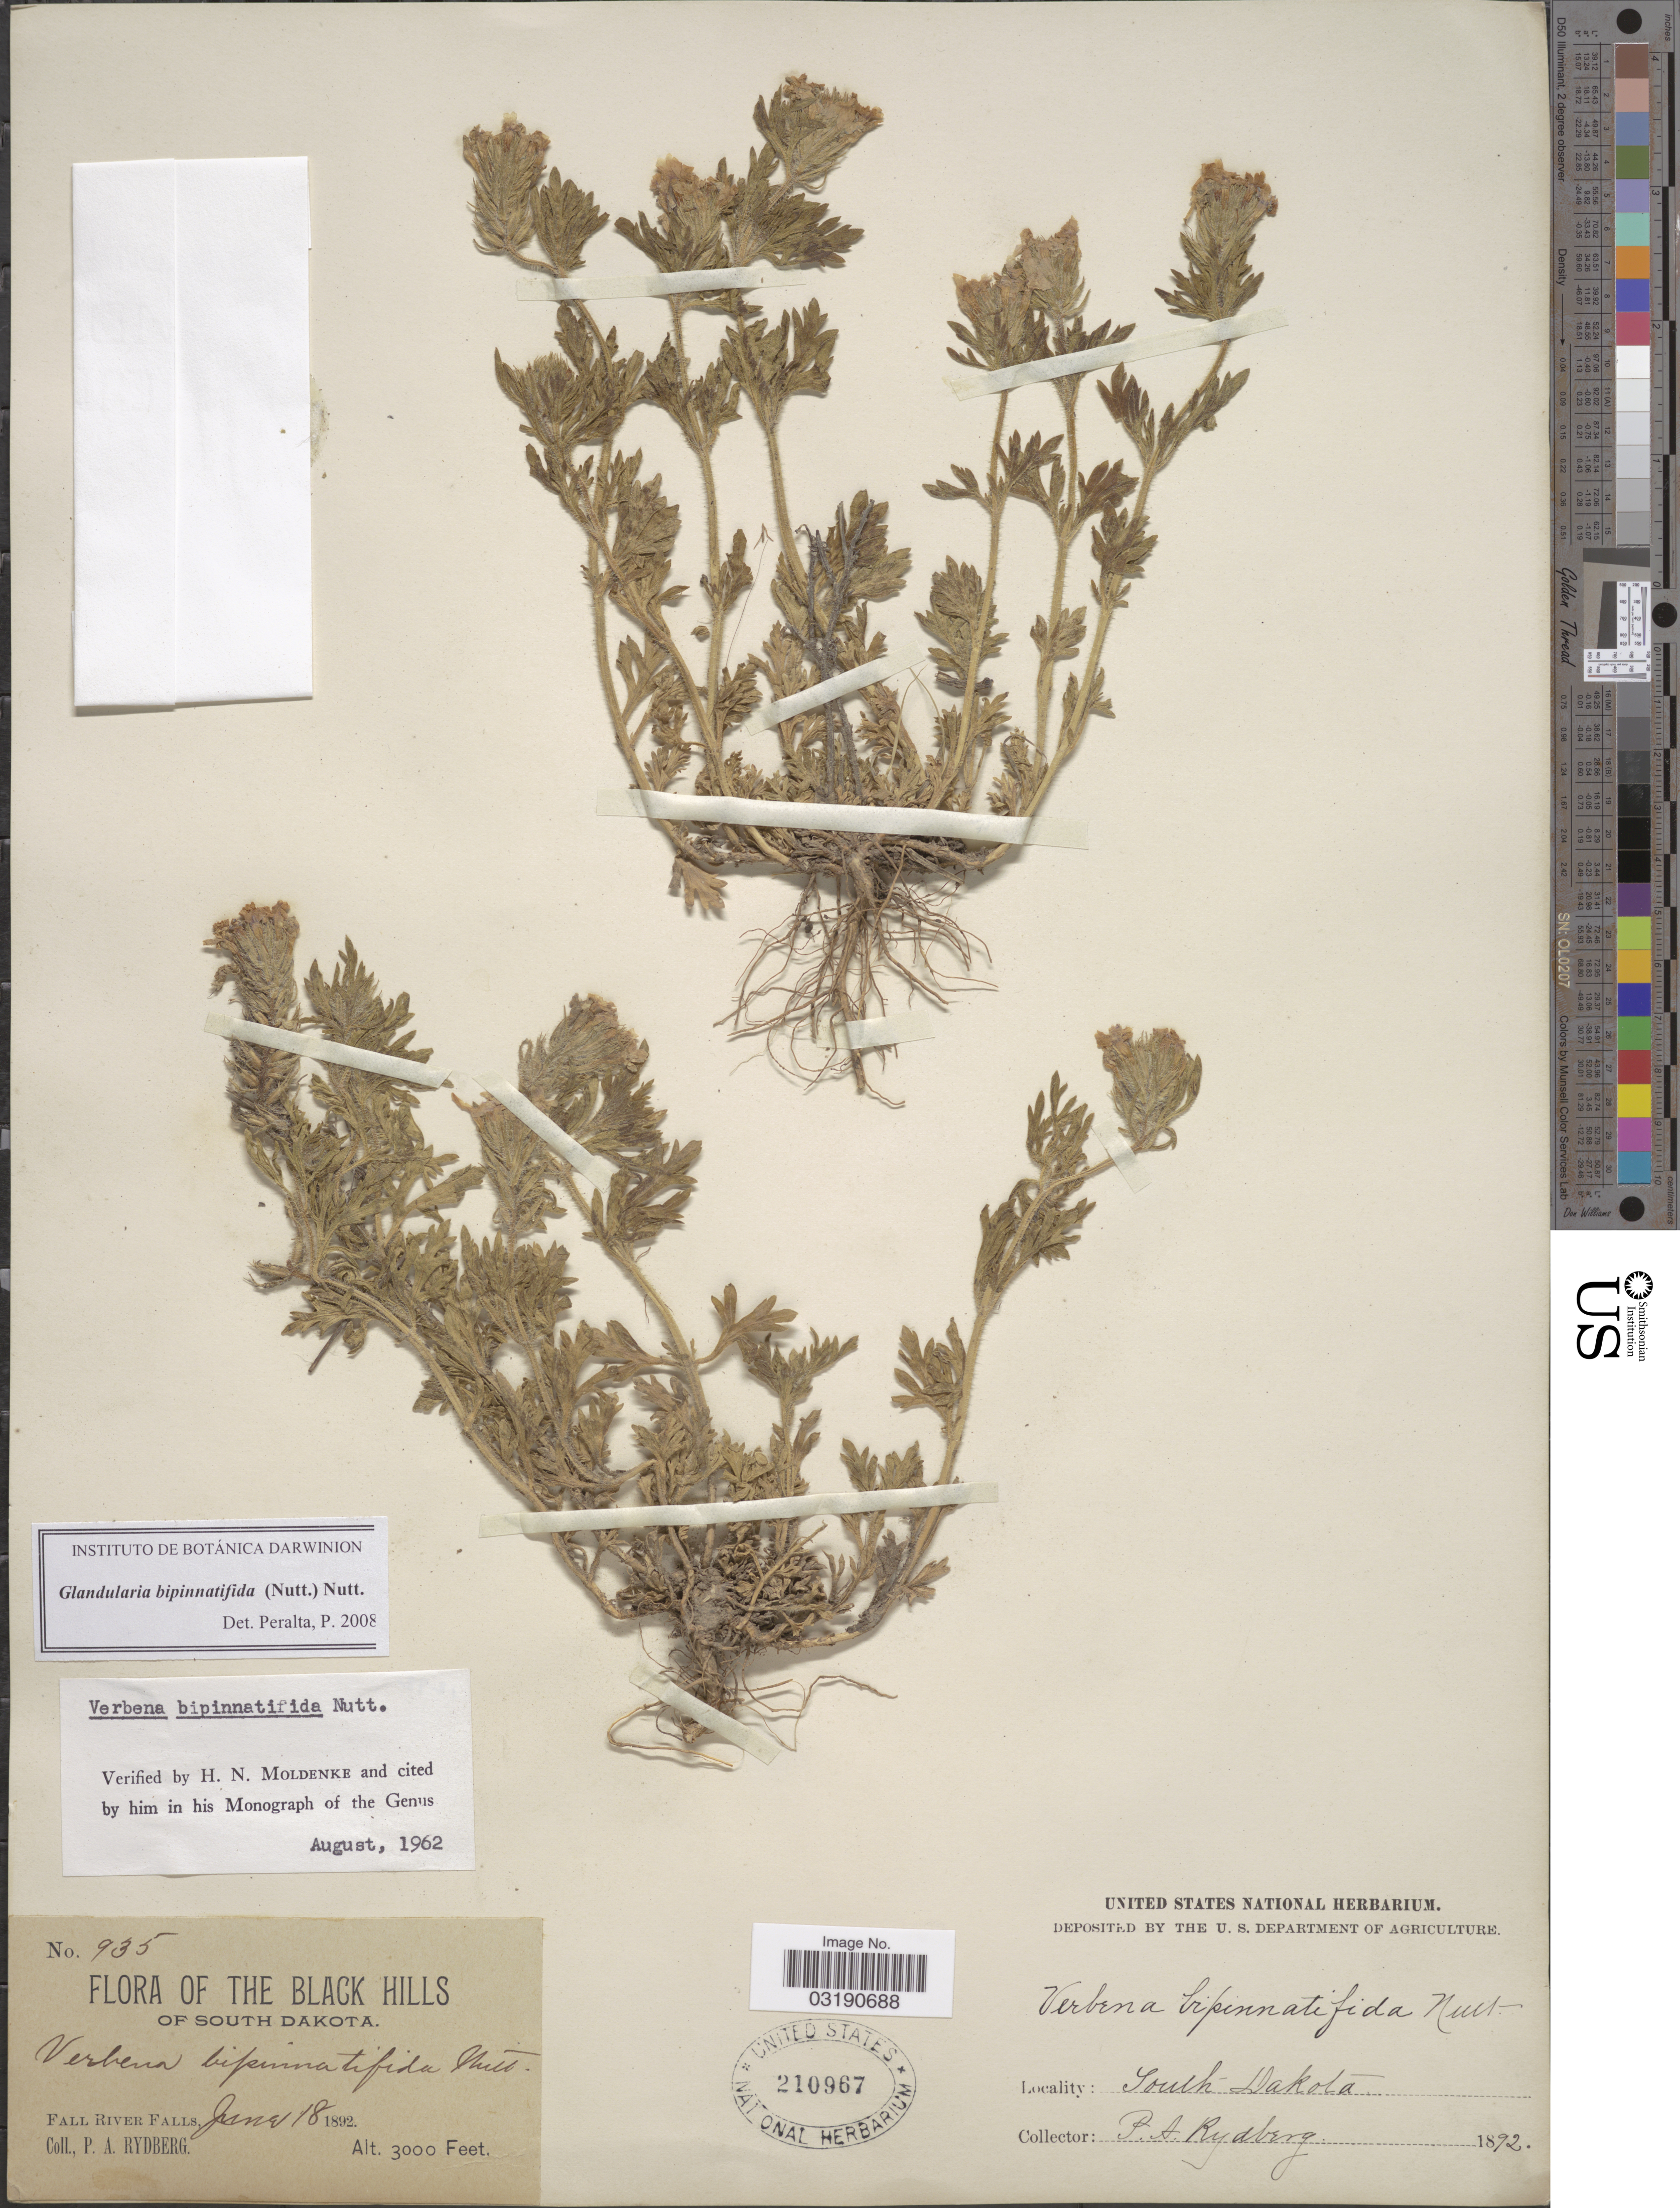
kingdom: Plantae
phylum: Tracheophyta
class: Magnoliopsida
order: Lamiales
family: Verbenaceae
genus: Verbena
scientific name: Verbena bipinnatifida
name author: (Schauer) Nutt.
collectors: P. A. Rydberg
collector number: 935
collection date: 1892-06-18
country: United States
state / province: South Dakota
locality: Black Hills. Fall River Falls.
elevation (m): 914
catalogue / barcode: US 210967